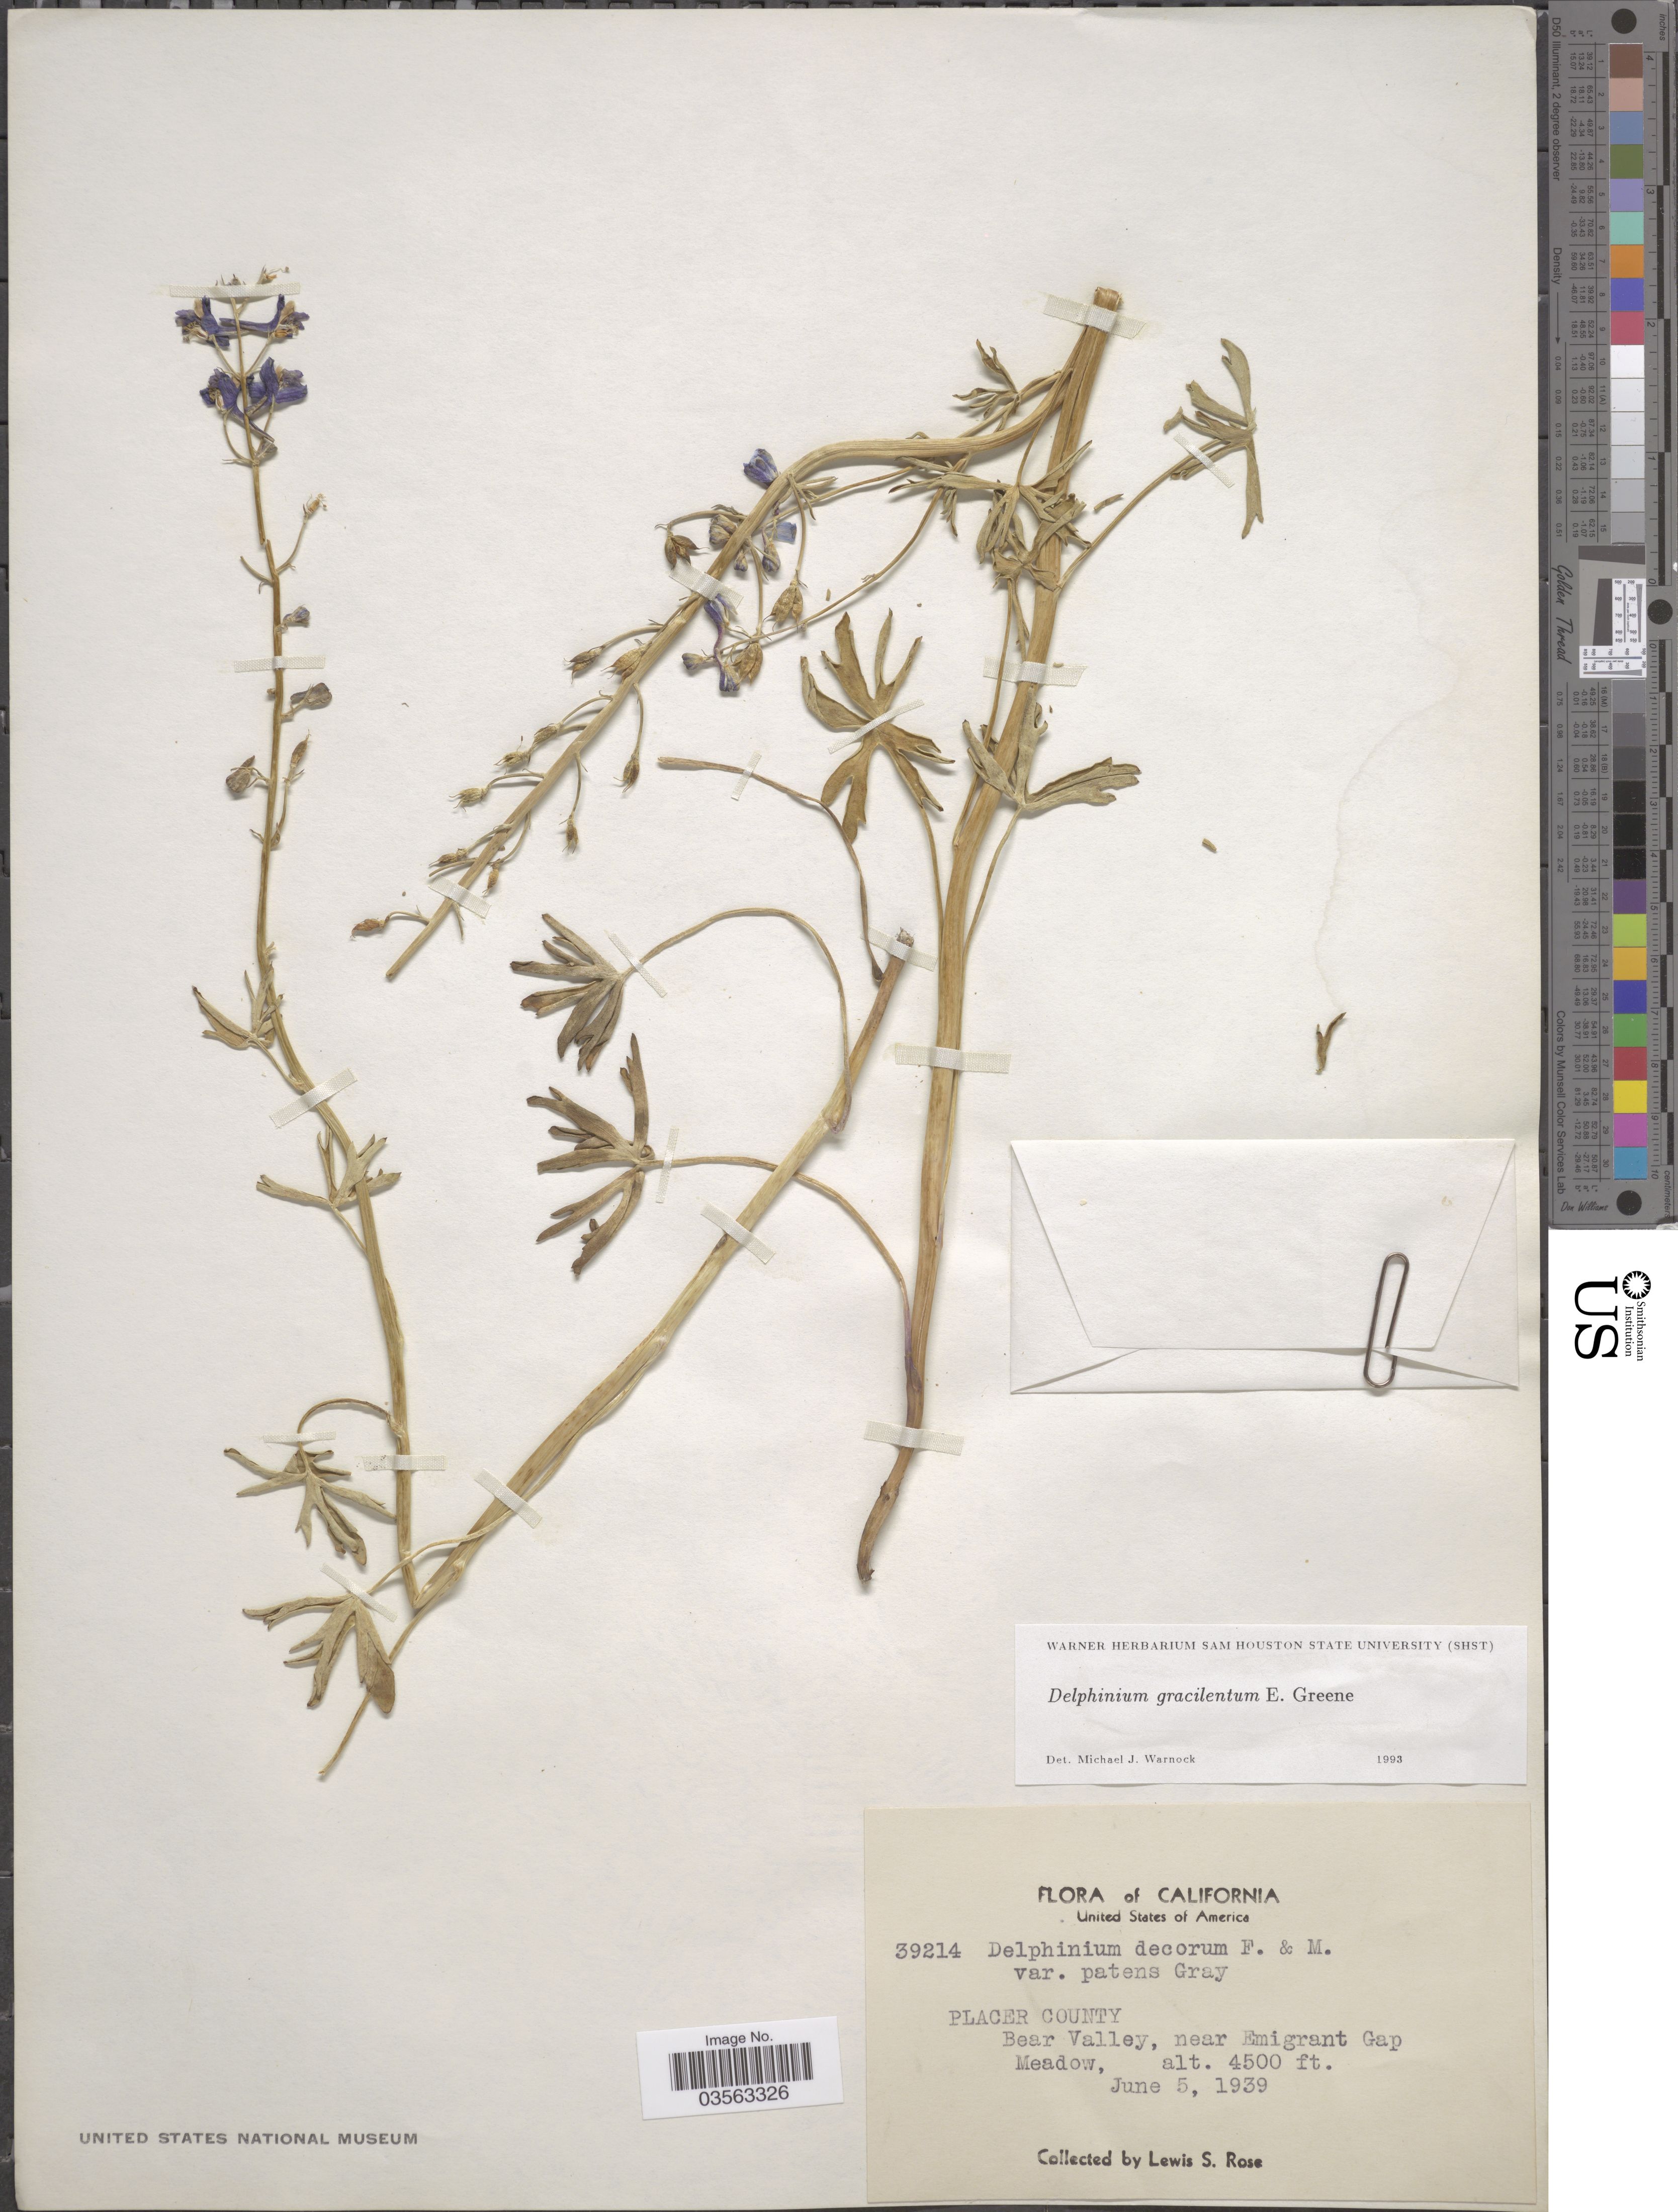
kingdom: Plantae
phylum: Tracheophyta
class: Magnoliopsida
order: Ranunculales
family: Ranunculaceae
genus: Delphinium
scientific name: Delphinium gracilentum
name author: Greene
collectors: L. S. Rose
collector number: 39214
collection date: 1939-06-05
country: United States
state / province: California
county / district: Placer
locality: Placer County. Bear Valley, near Emigrant Gap Meadow.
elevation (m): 1372